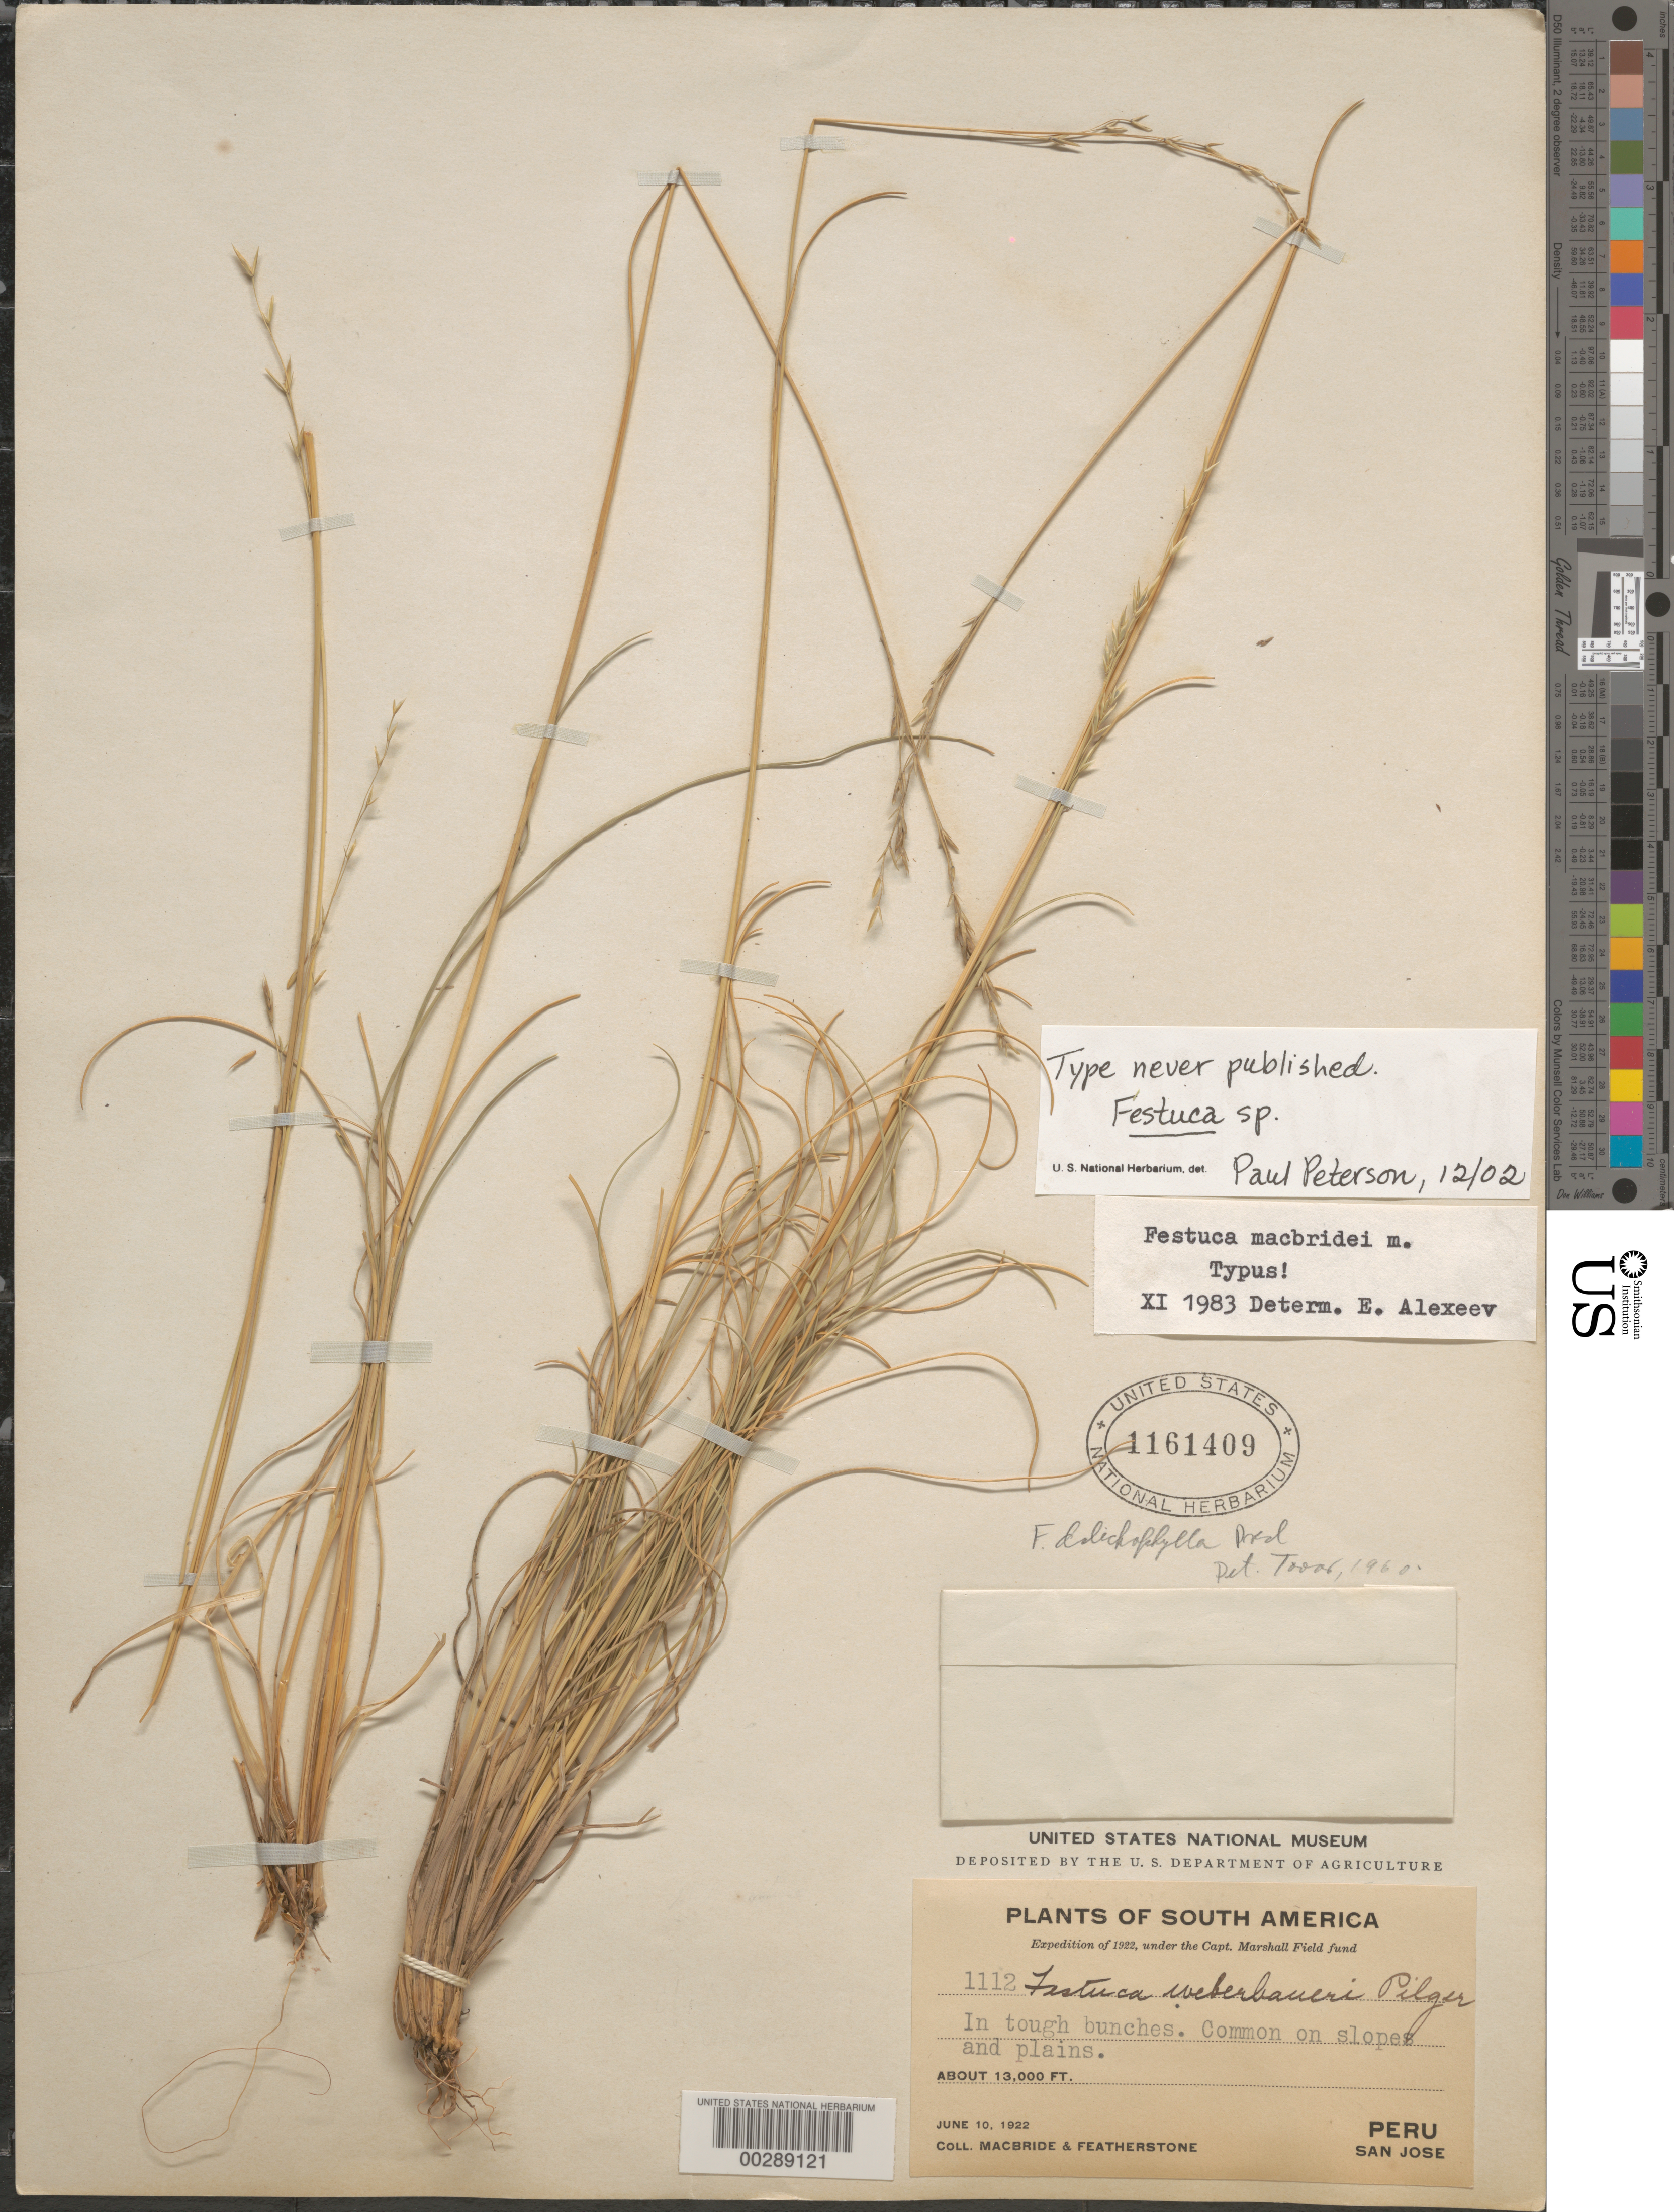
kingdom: Plantae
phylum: Tracheophyta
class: Liliopsida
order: Poales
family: Poaceae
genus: Festuca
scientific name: Festuca sp.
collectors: J. F. Macbride & W. Featherstone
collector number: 1112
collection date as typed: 10 Jun 1922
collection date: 1922-06-10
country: Peru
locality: San Jose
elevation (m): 3962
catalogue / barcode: US 1161409